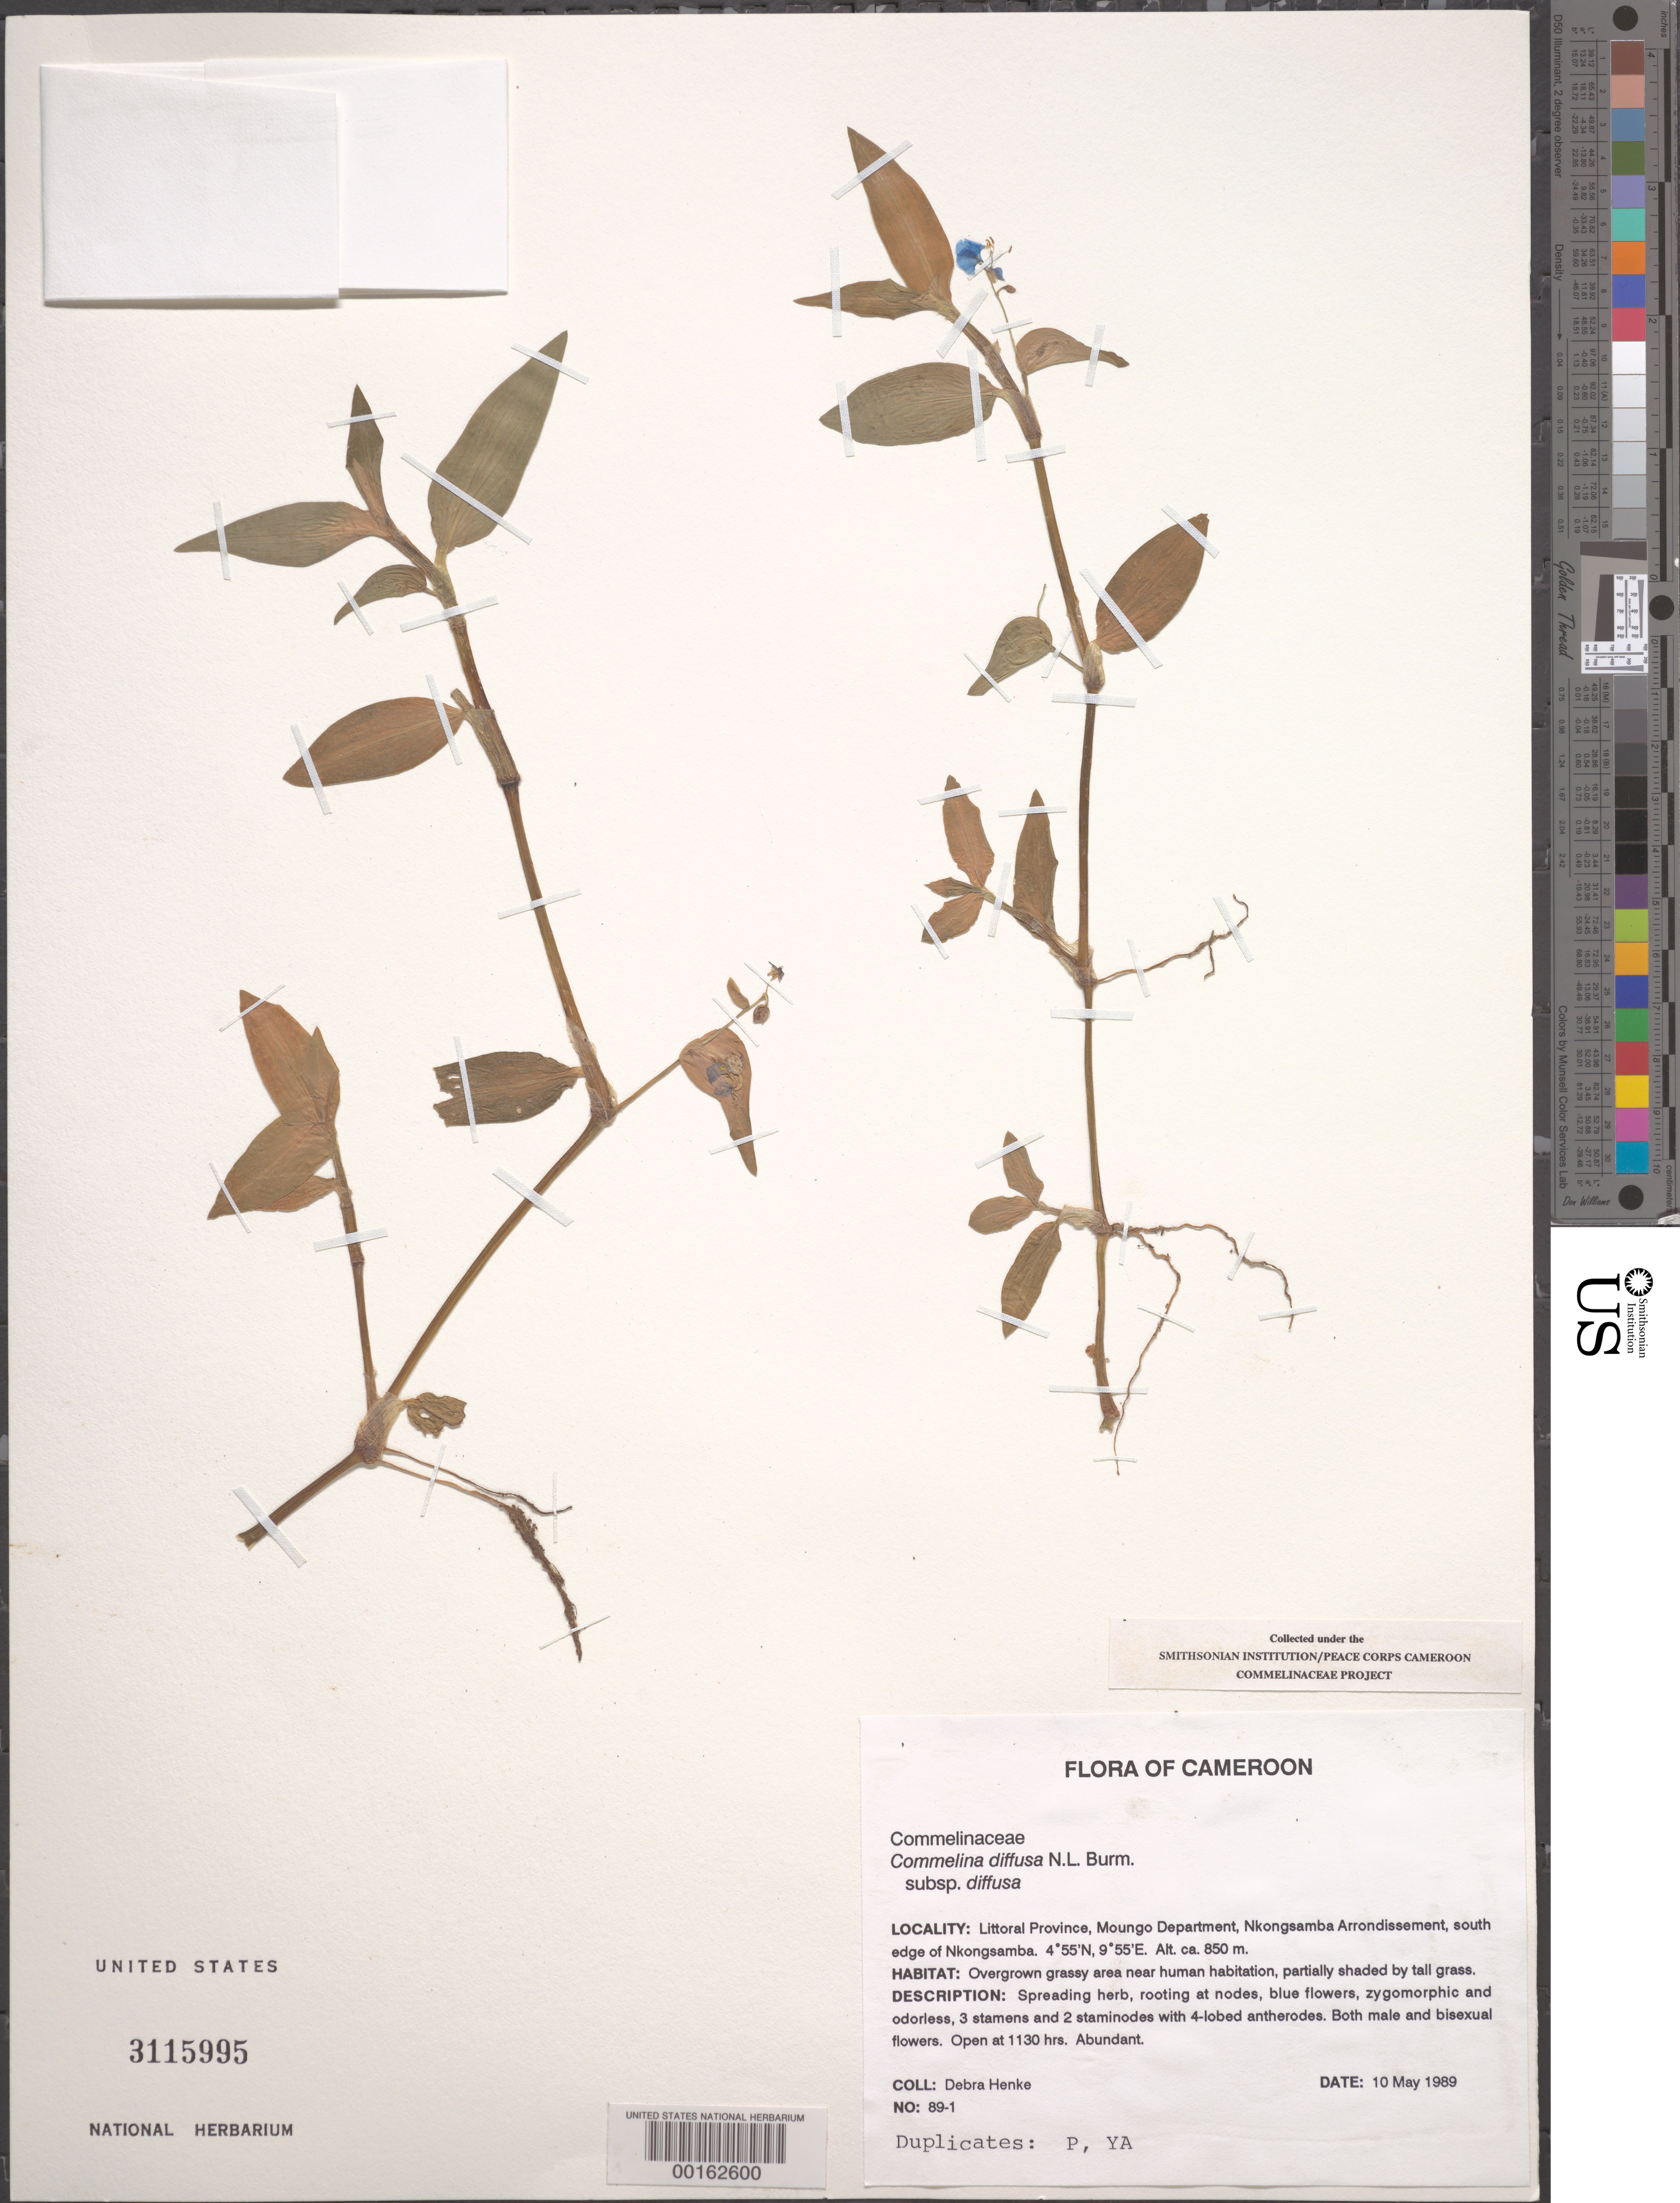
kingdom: Plantae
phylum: Tracheophyta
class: Liliopsida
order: Commelinales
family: Commelinaceae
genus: Commelina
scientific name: Commelina diffusa subsp. diffusa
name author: Burm. f.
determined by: Faden, Robert B., (US), Smithsonian Institution - National Museum of Natural History (UNITED STATES)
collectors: D. Henke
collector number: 89-1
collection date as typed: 10 May 1989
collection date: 1989-05-10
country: Cameroon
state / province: Littoral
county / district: Mungo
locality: Nkongsamba arrondissement, s edge of nkongsamba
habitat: Overgrown grassy area near habitation, partly shaded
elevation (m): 850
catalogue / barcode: US 3115995